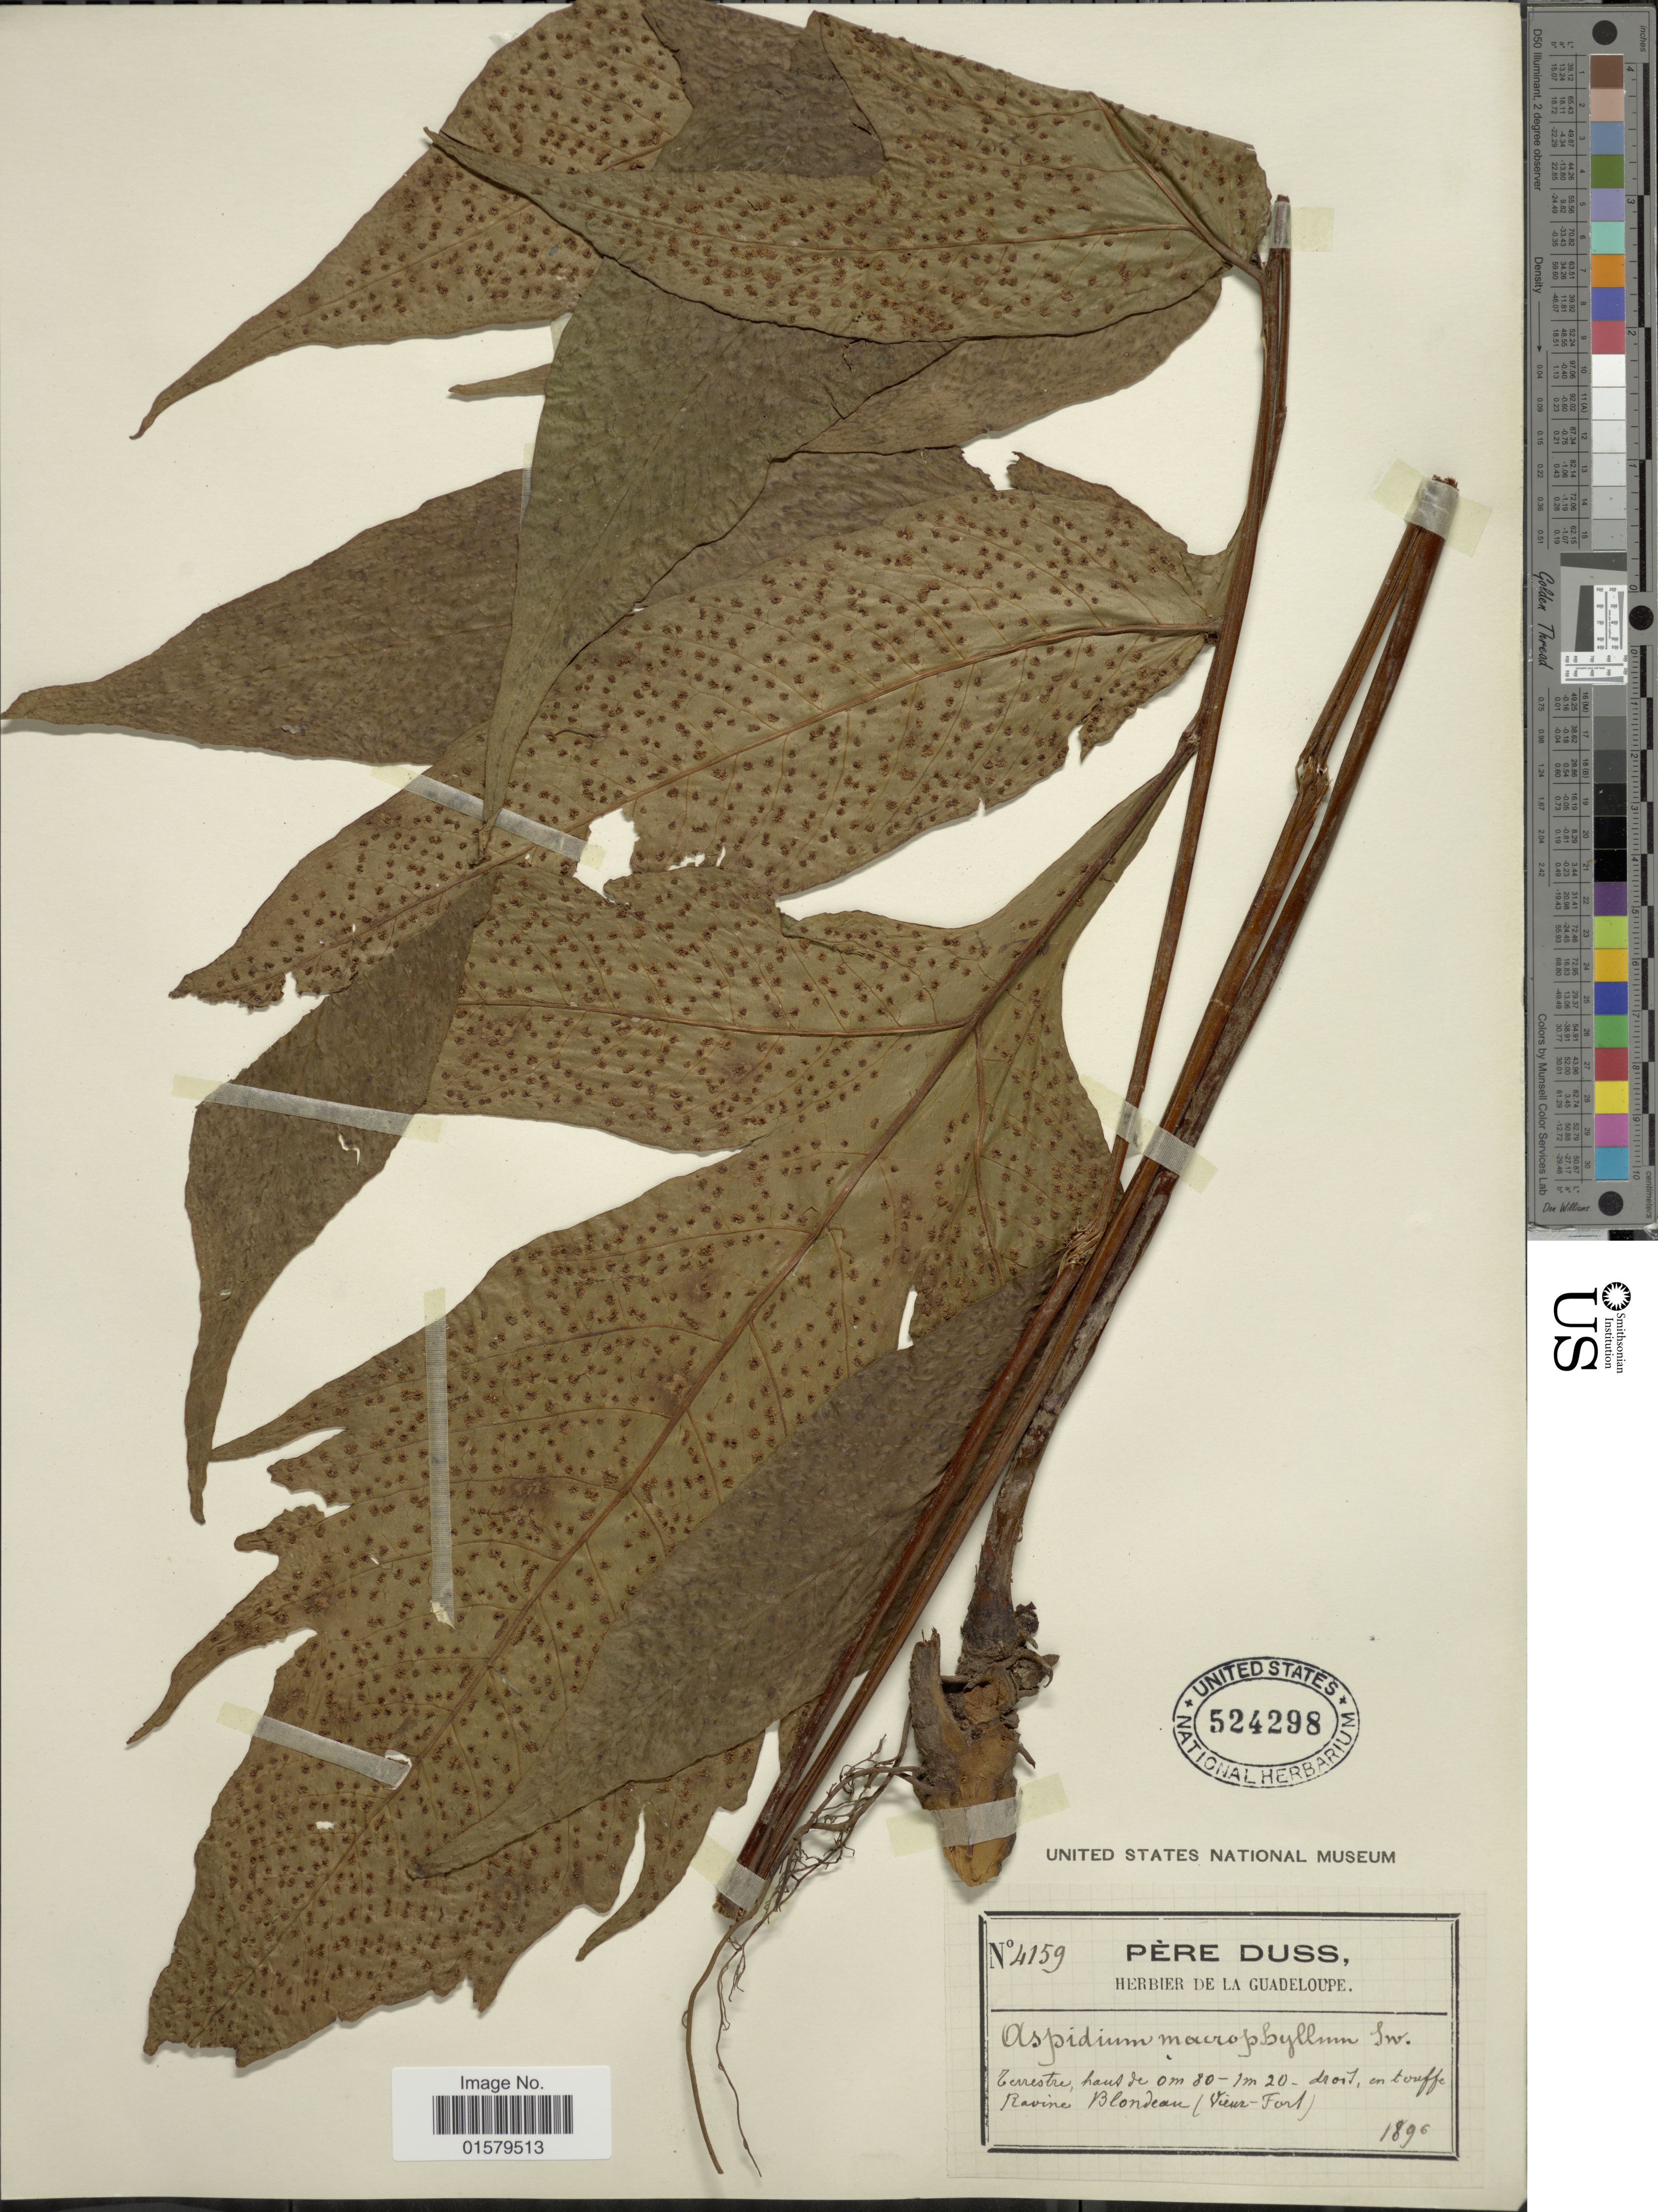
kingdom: Plantae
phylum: Tracheophyta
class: Polypodiopsida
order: Polypodiales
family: Tectariaceae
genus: Tectaria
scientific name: Tectaria trifoliata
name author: (L.) Cav.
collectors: Père Duss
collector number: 4159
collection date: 1896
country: Guadeloupe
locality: Terrestre haut de om 80 - 1 m 20, en touffe Ravine Blondeau (Vieux Fort)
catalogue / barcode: US 524298